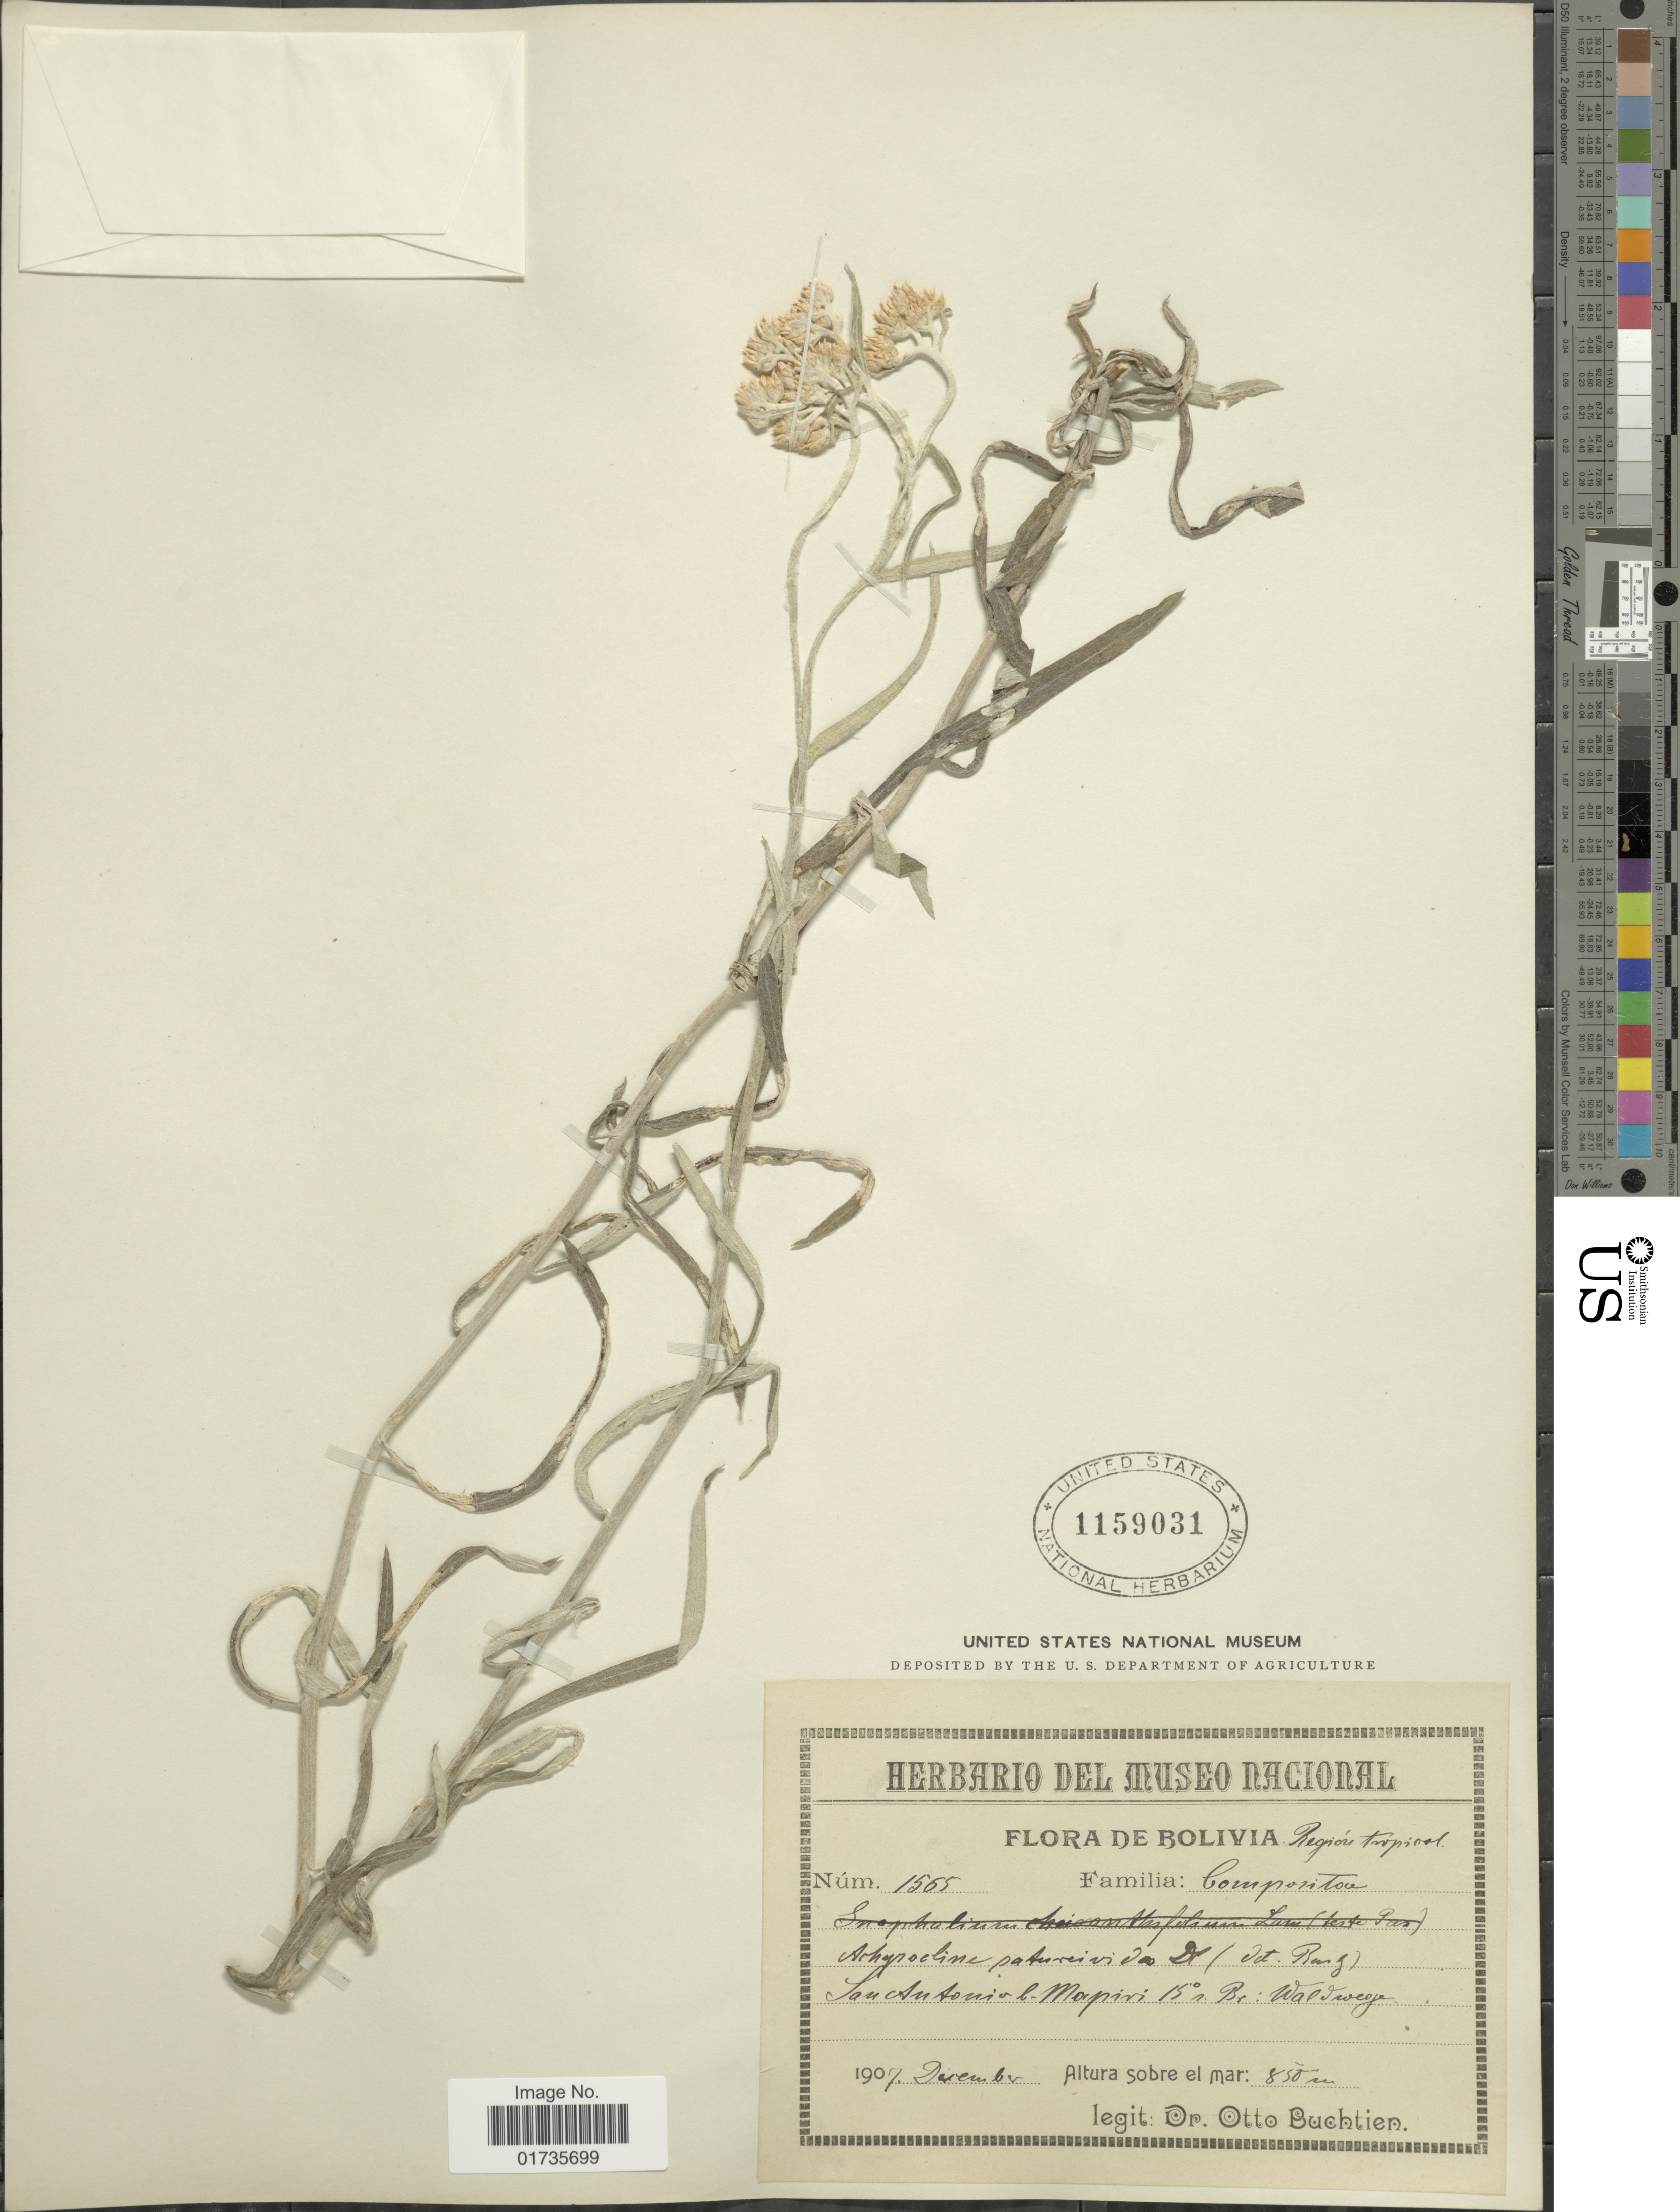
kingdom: Plantae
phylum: Tracheophyta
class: Magnoliopsida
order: Asterales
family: Asteraceae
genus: Achyrocline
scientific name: Achyrocline satureioides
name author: (Lam.) DC.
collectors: O. Buchtien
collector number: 1565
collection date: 1907-12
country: Bolivia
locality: Region tropical, San Aonio b Mapiri 15° n Br: Waldwege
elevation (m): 850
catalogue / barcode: US 1159031